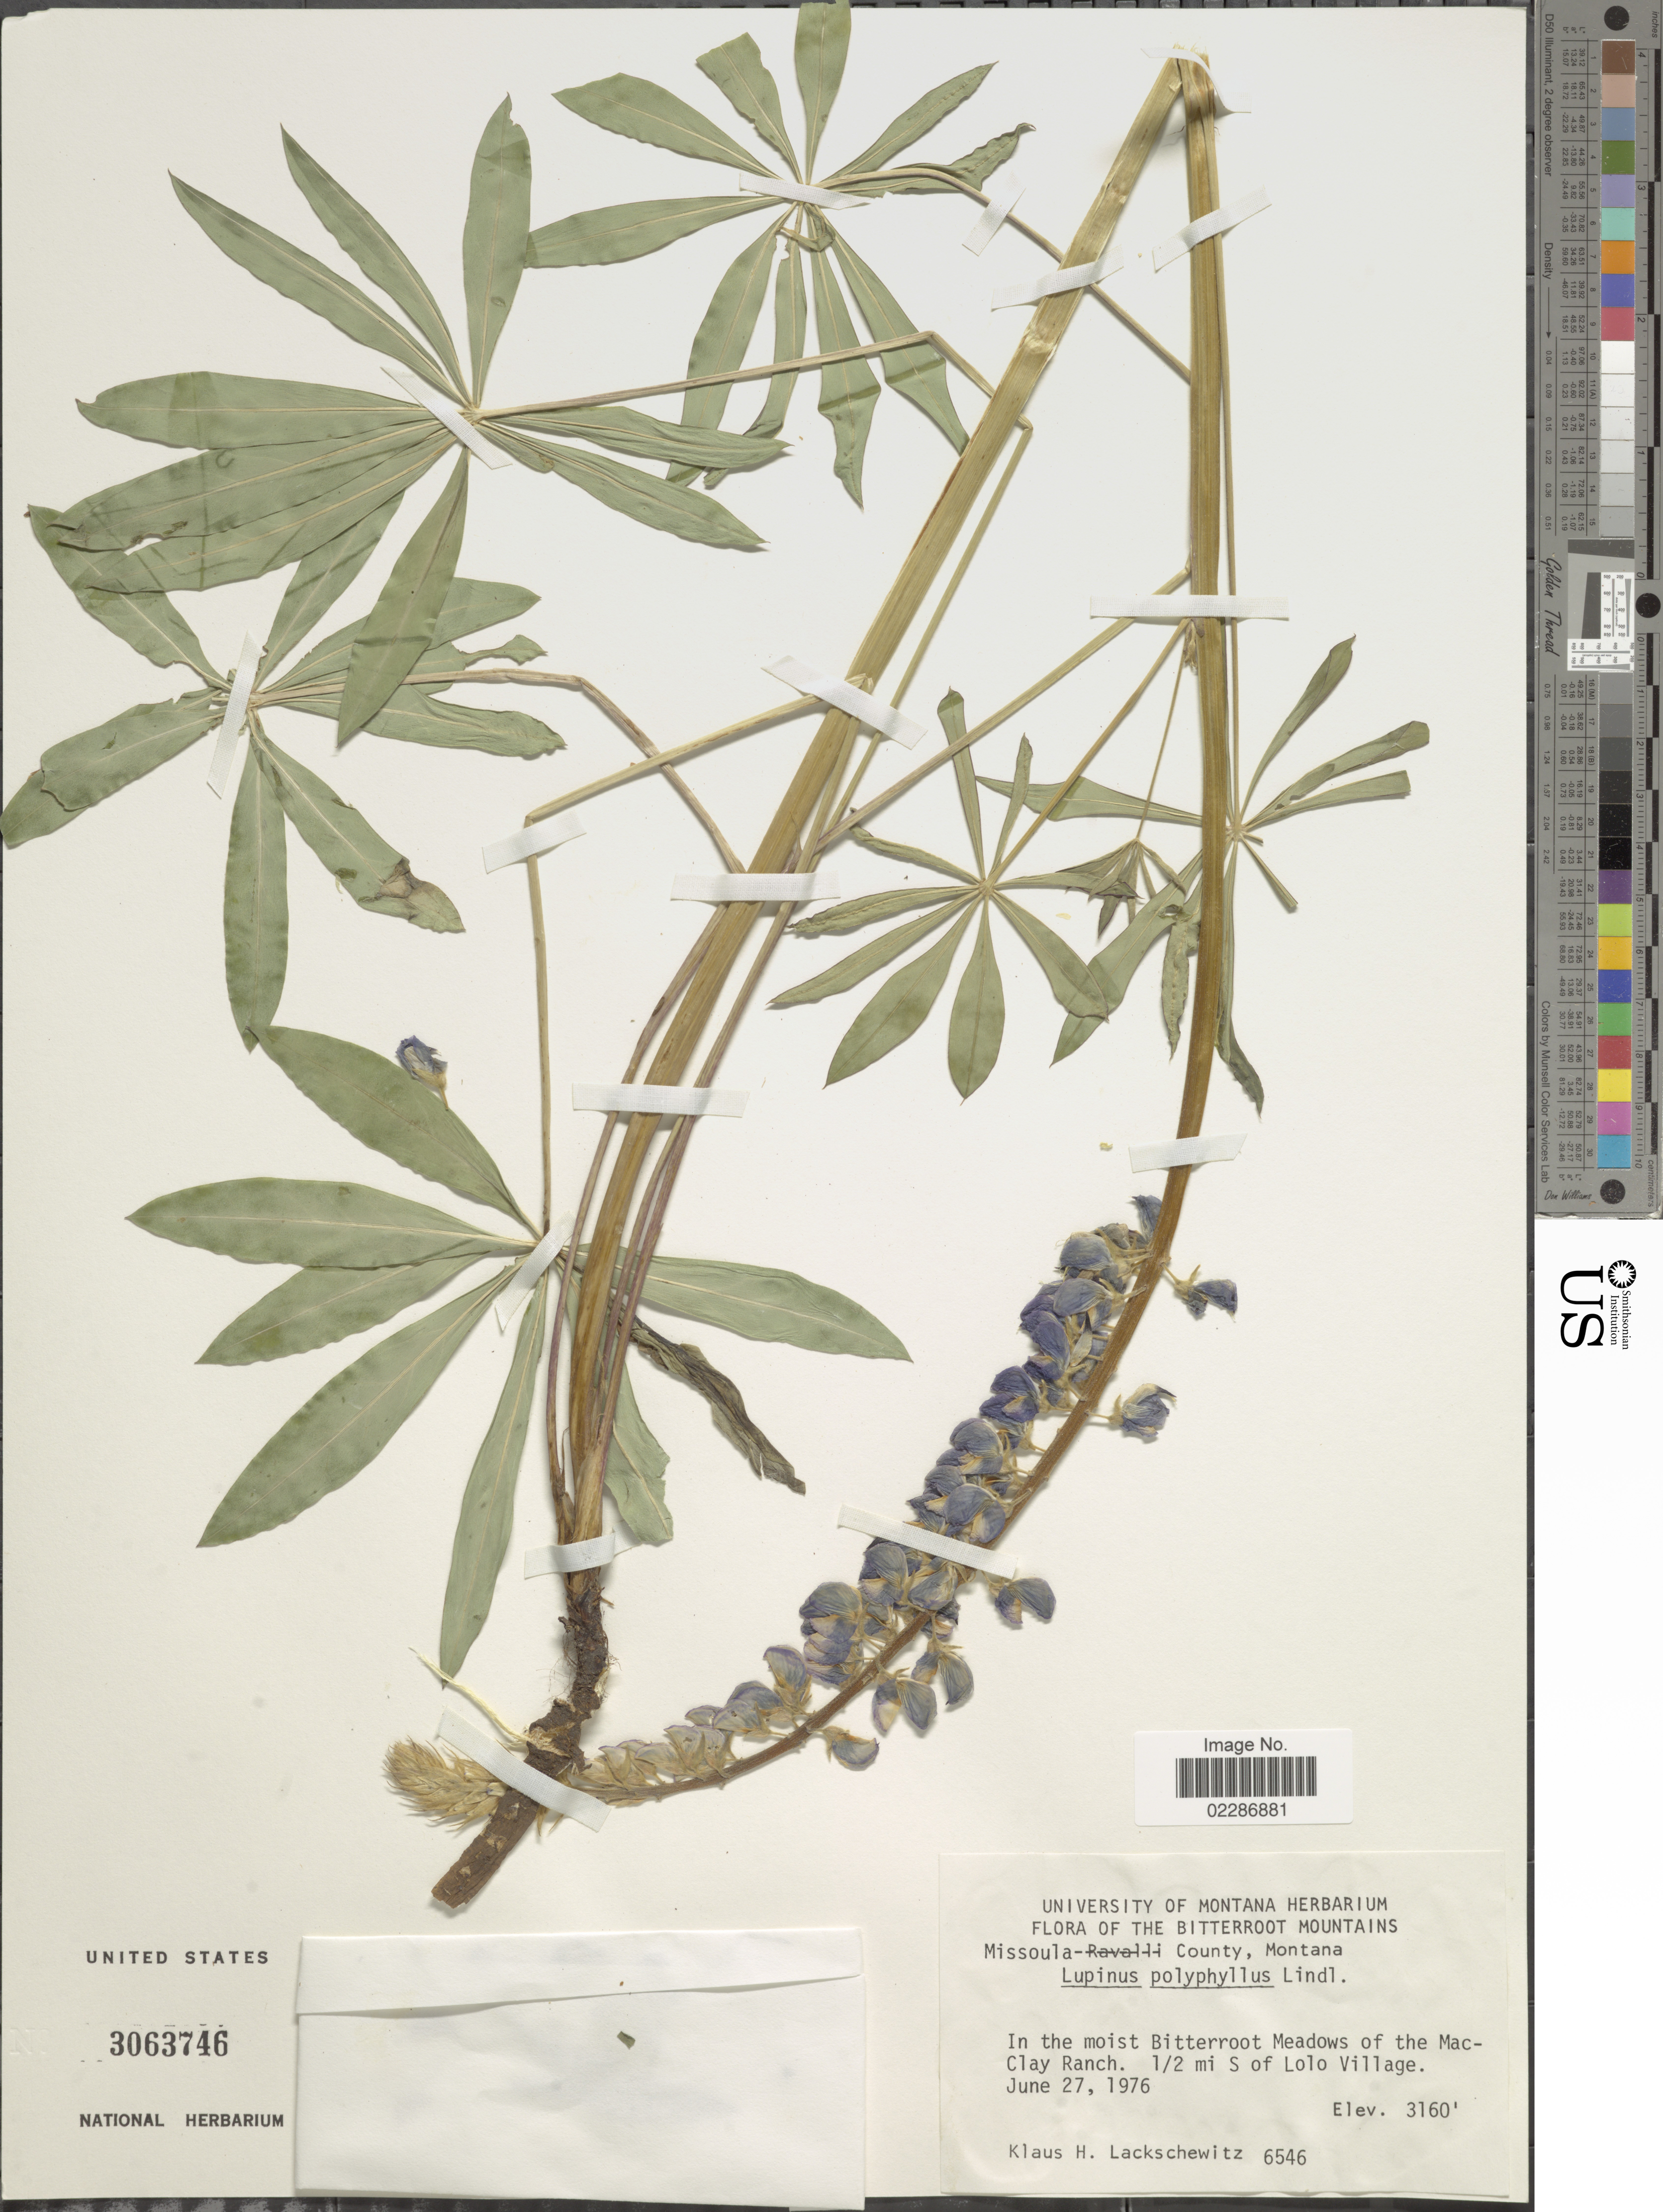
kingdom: Plantae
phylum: Tracheophyta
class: Magnoliopsida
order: Fabales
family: Fabaceae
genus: Lupinus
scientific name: Lupinus polyphyllus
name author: Lindl.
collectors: K. Lackschewitz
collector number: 6546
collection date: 1976-06-27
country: United States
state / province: Montana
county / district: Missoula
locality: Bitterroot Mountains, in the moist Bitterroot Meadows of the MacClay Ranch. 1/2 mi S of Lolo Village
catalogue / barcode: US 3063746